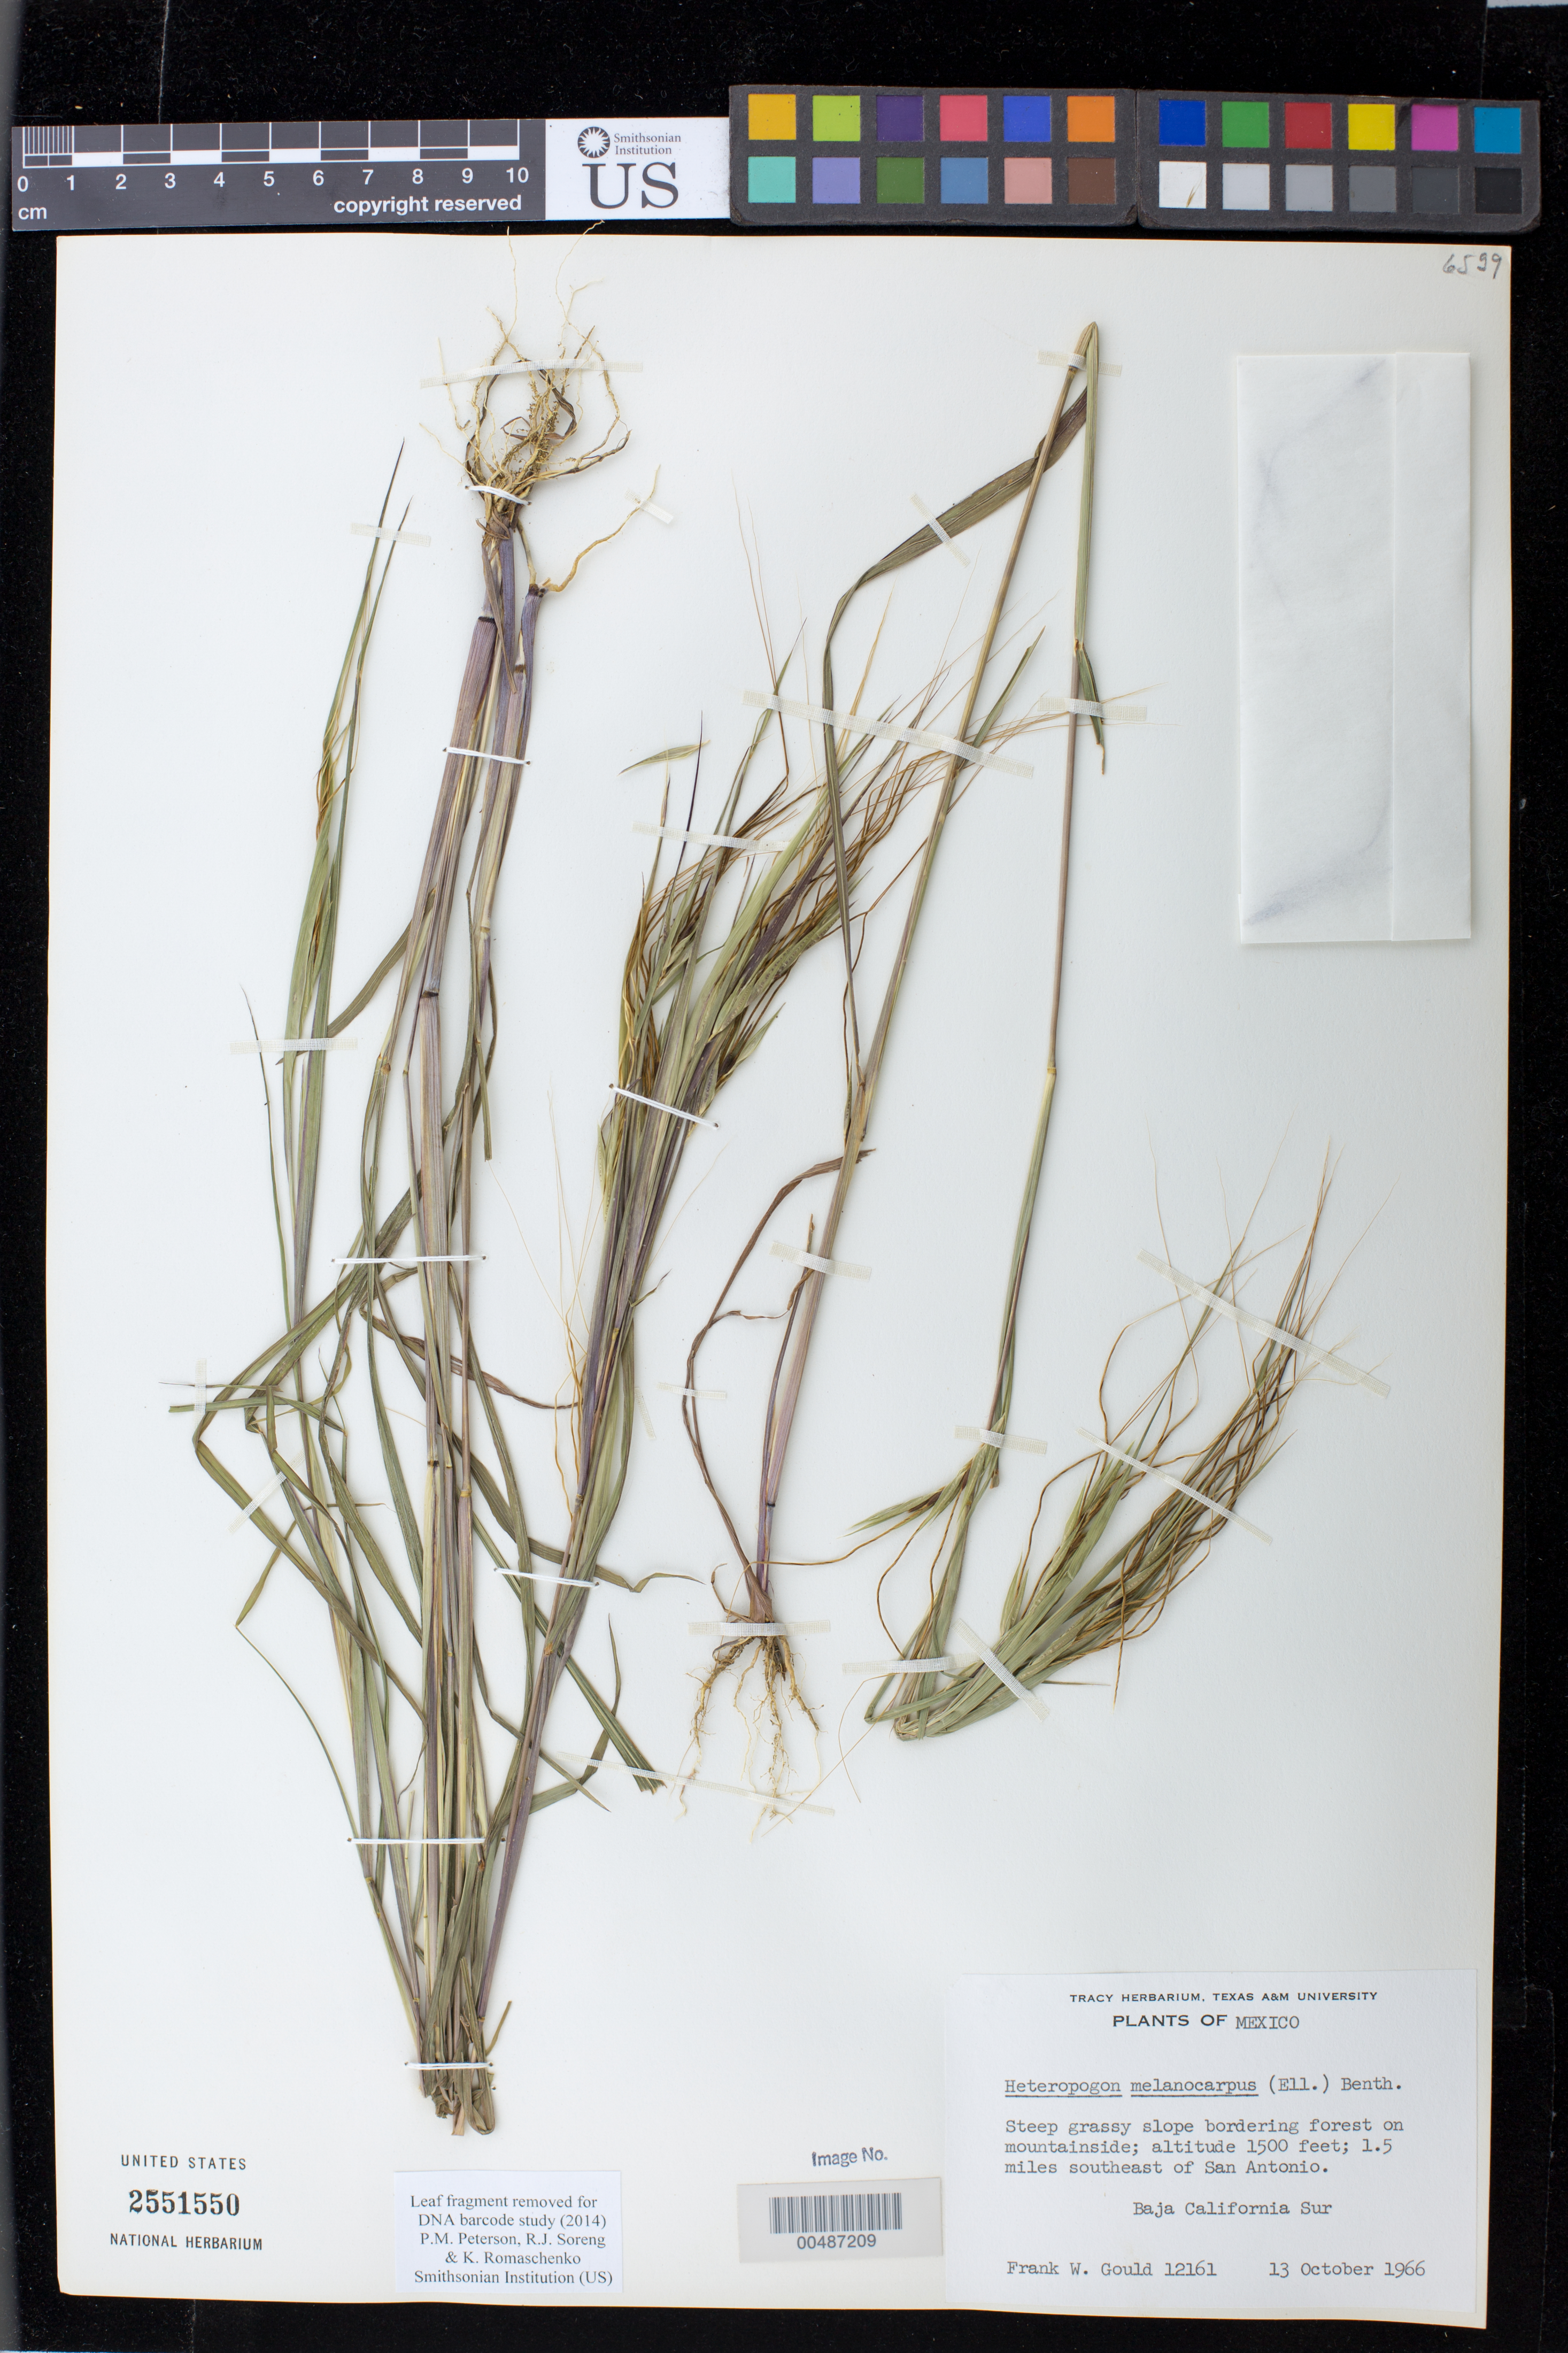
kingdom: Plantae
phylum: Tracheophyta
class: Liliopsida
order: Poales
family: Poaceae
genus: Heteropogon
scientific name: Heteropogon melanocarpus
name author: (Elliott) Benth.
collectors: F. W. Gould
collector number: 12161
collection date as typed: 13 Oct 1966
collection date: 1966-10-13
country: Mexico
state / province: Baja California Sur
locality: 1.5 mi SE of San Antonio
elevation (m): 457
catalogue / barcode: US 2551550